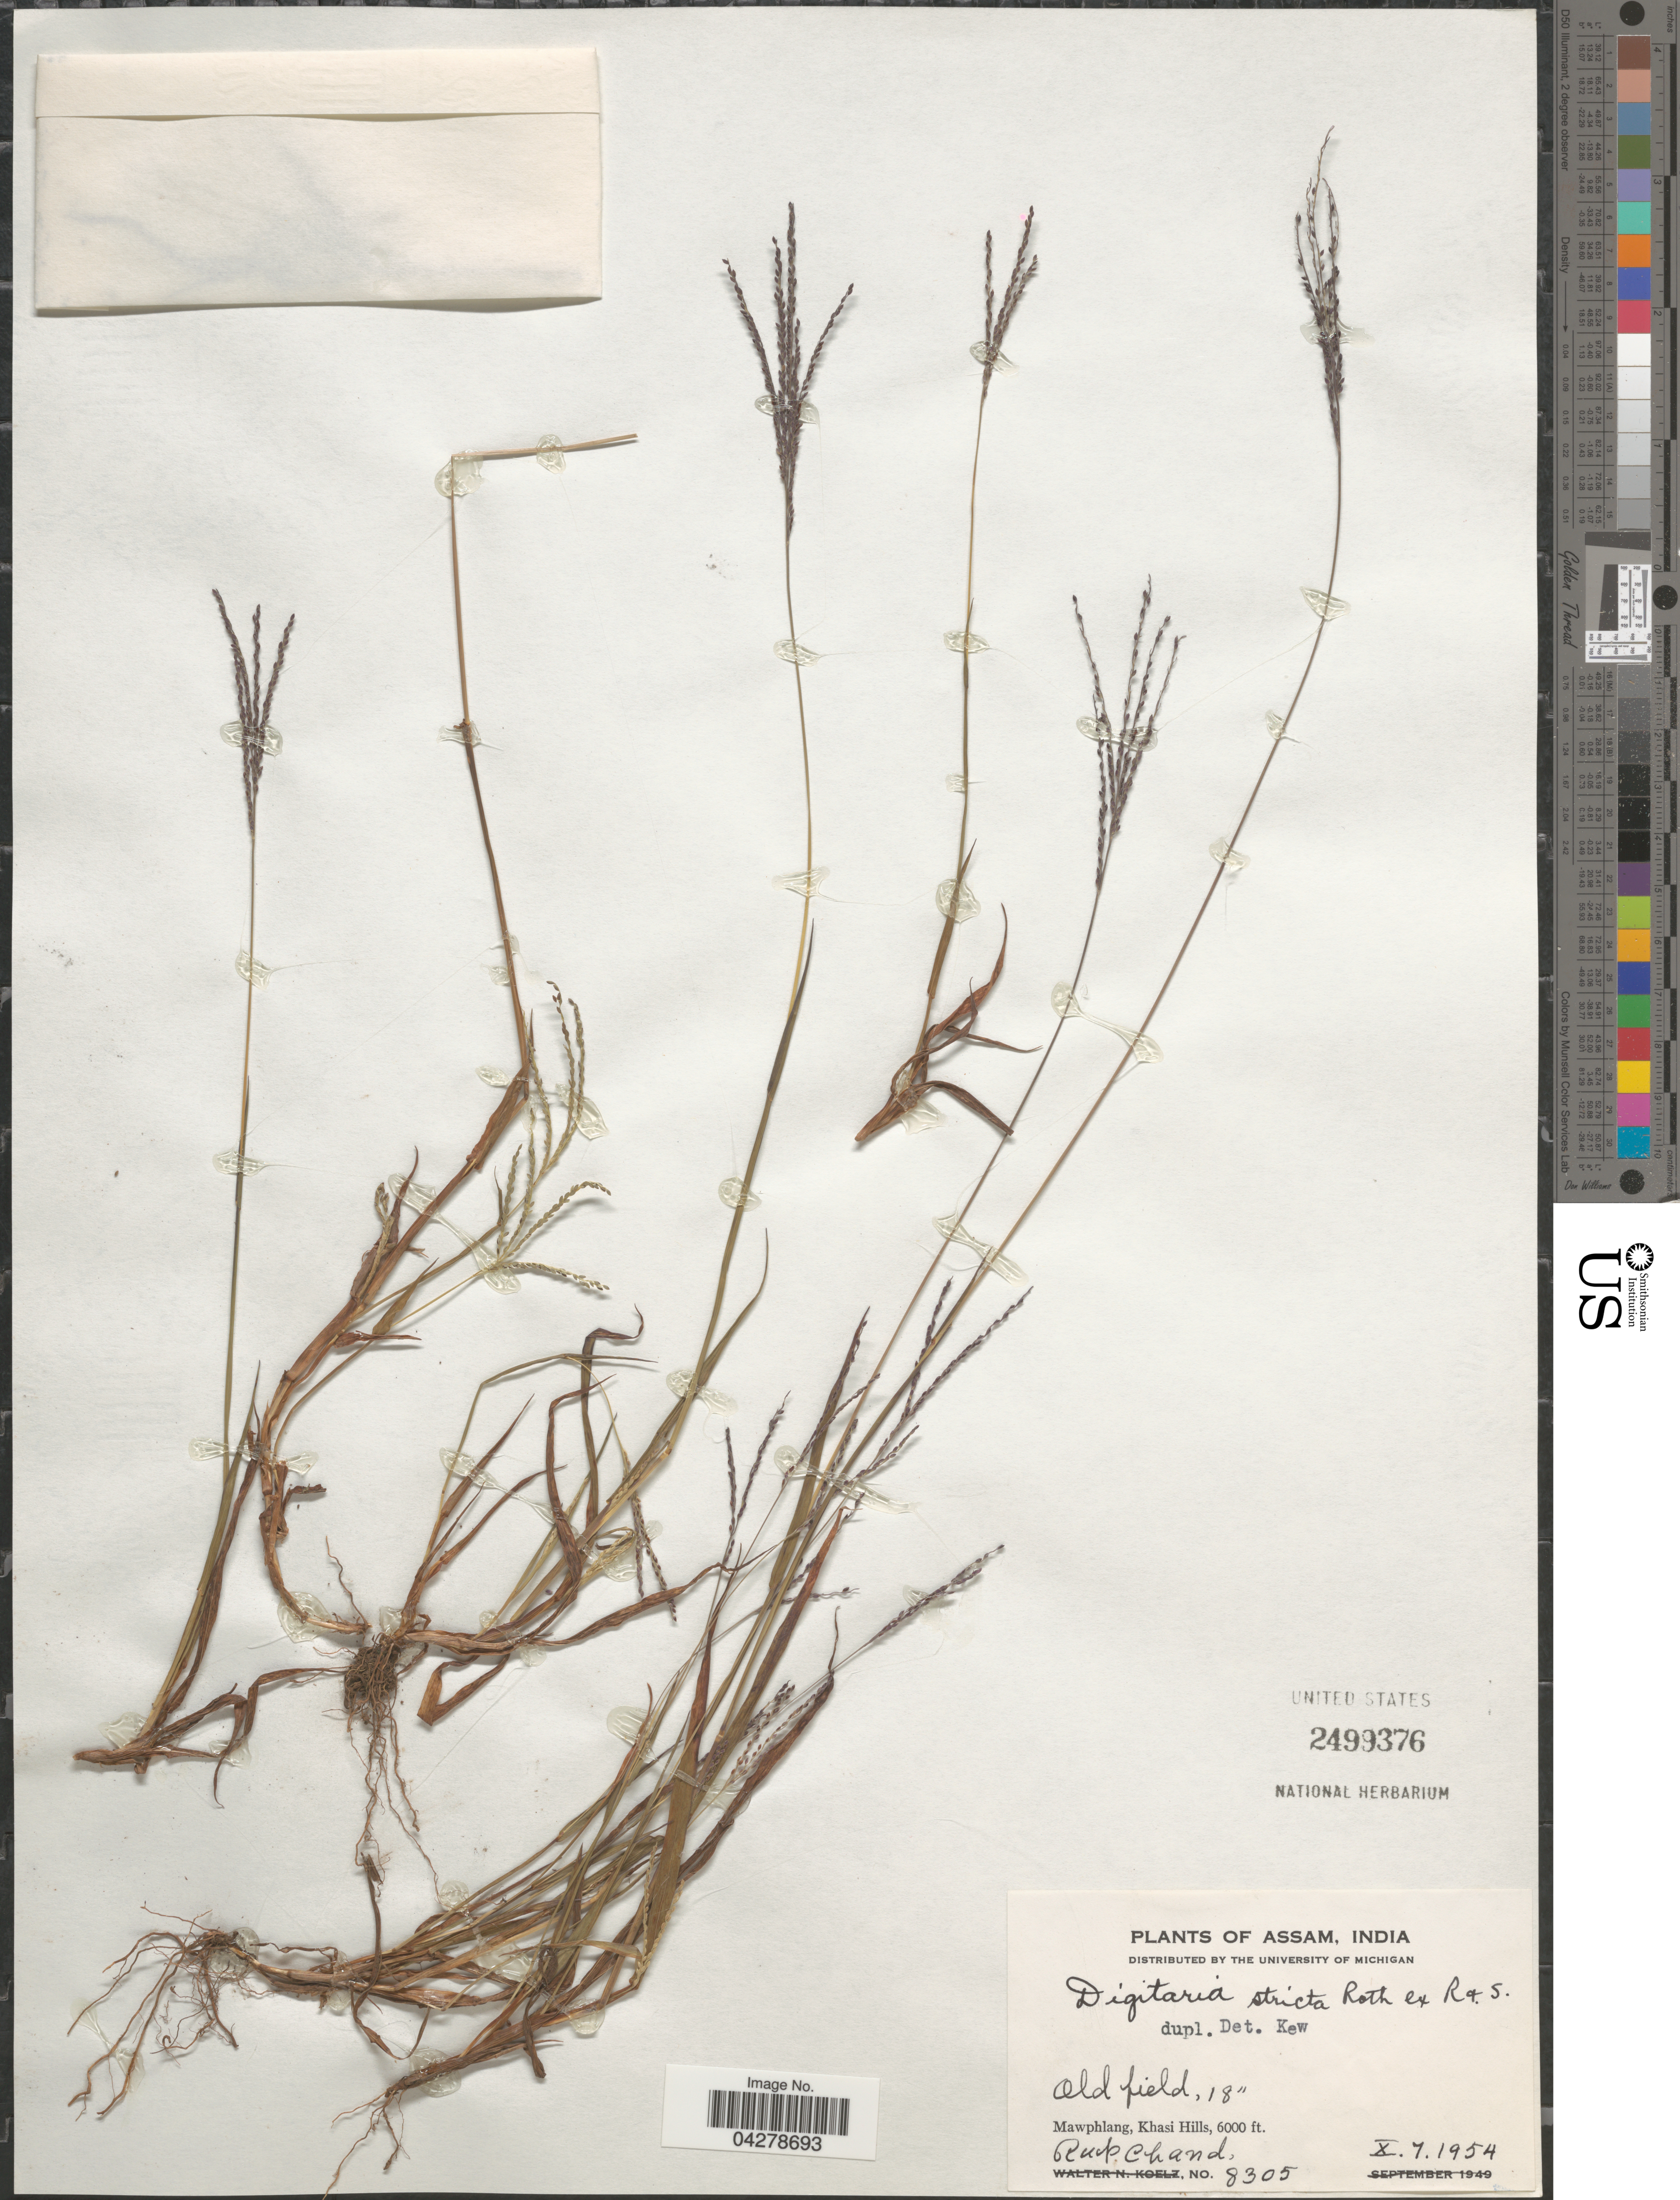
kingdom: Plantae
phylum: Tracheophyta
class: Liliopsida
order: Poales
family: Poaceae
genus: Digitaria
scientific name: Digitaria stricta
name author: Roth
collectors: R. Chand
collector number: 8305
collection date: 1954-10-07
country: India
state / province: Meghalaya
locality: Mawphlang, Khasi Hills.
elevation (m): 1829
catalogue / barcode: US 2499376